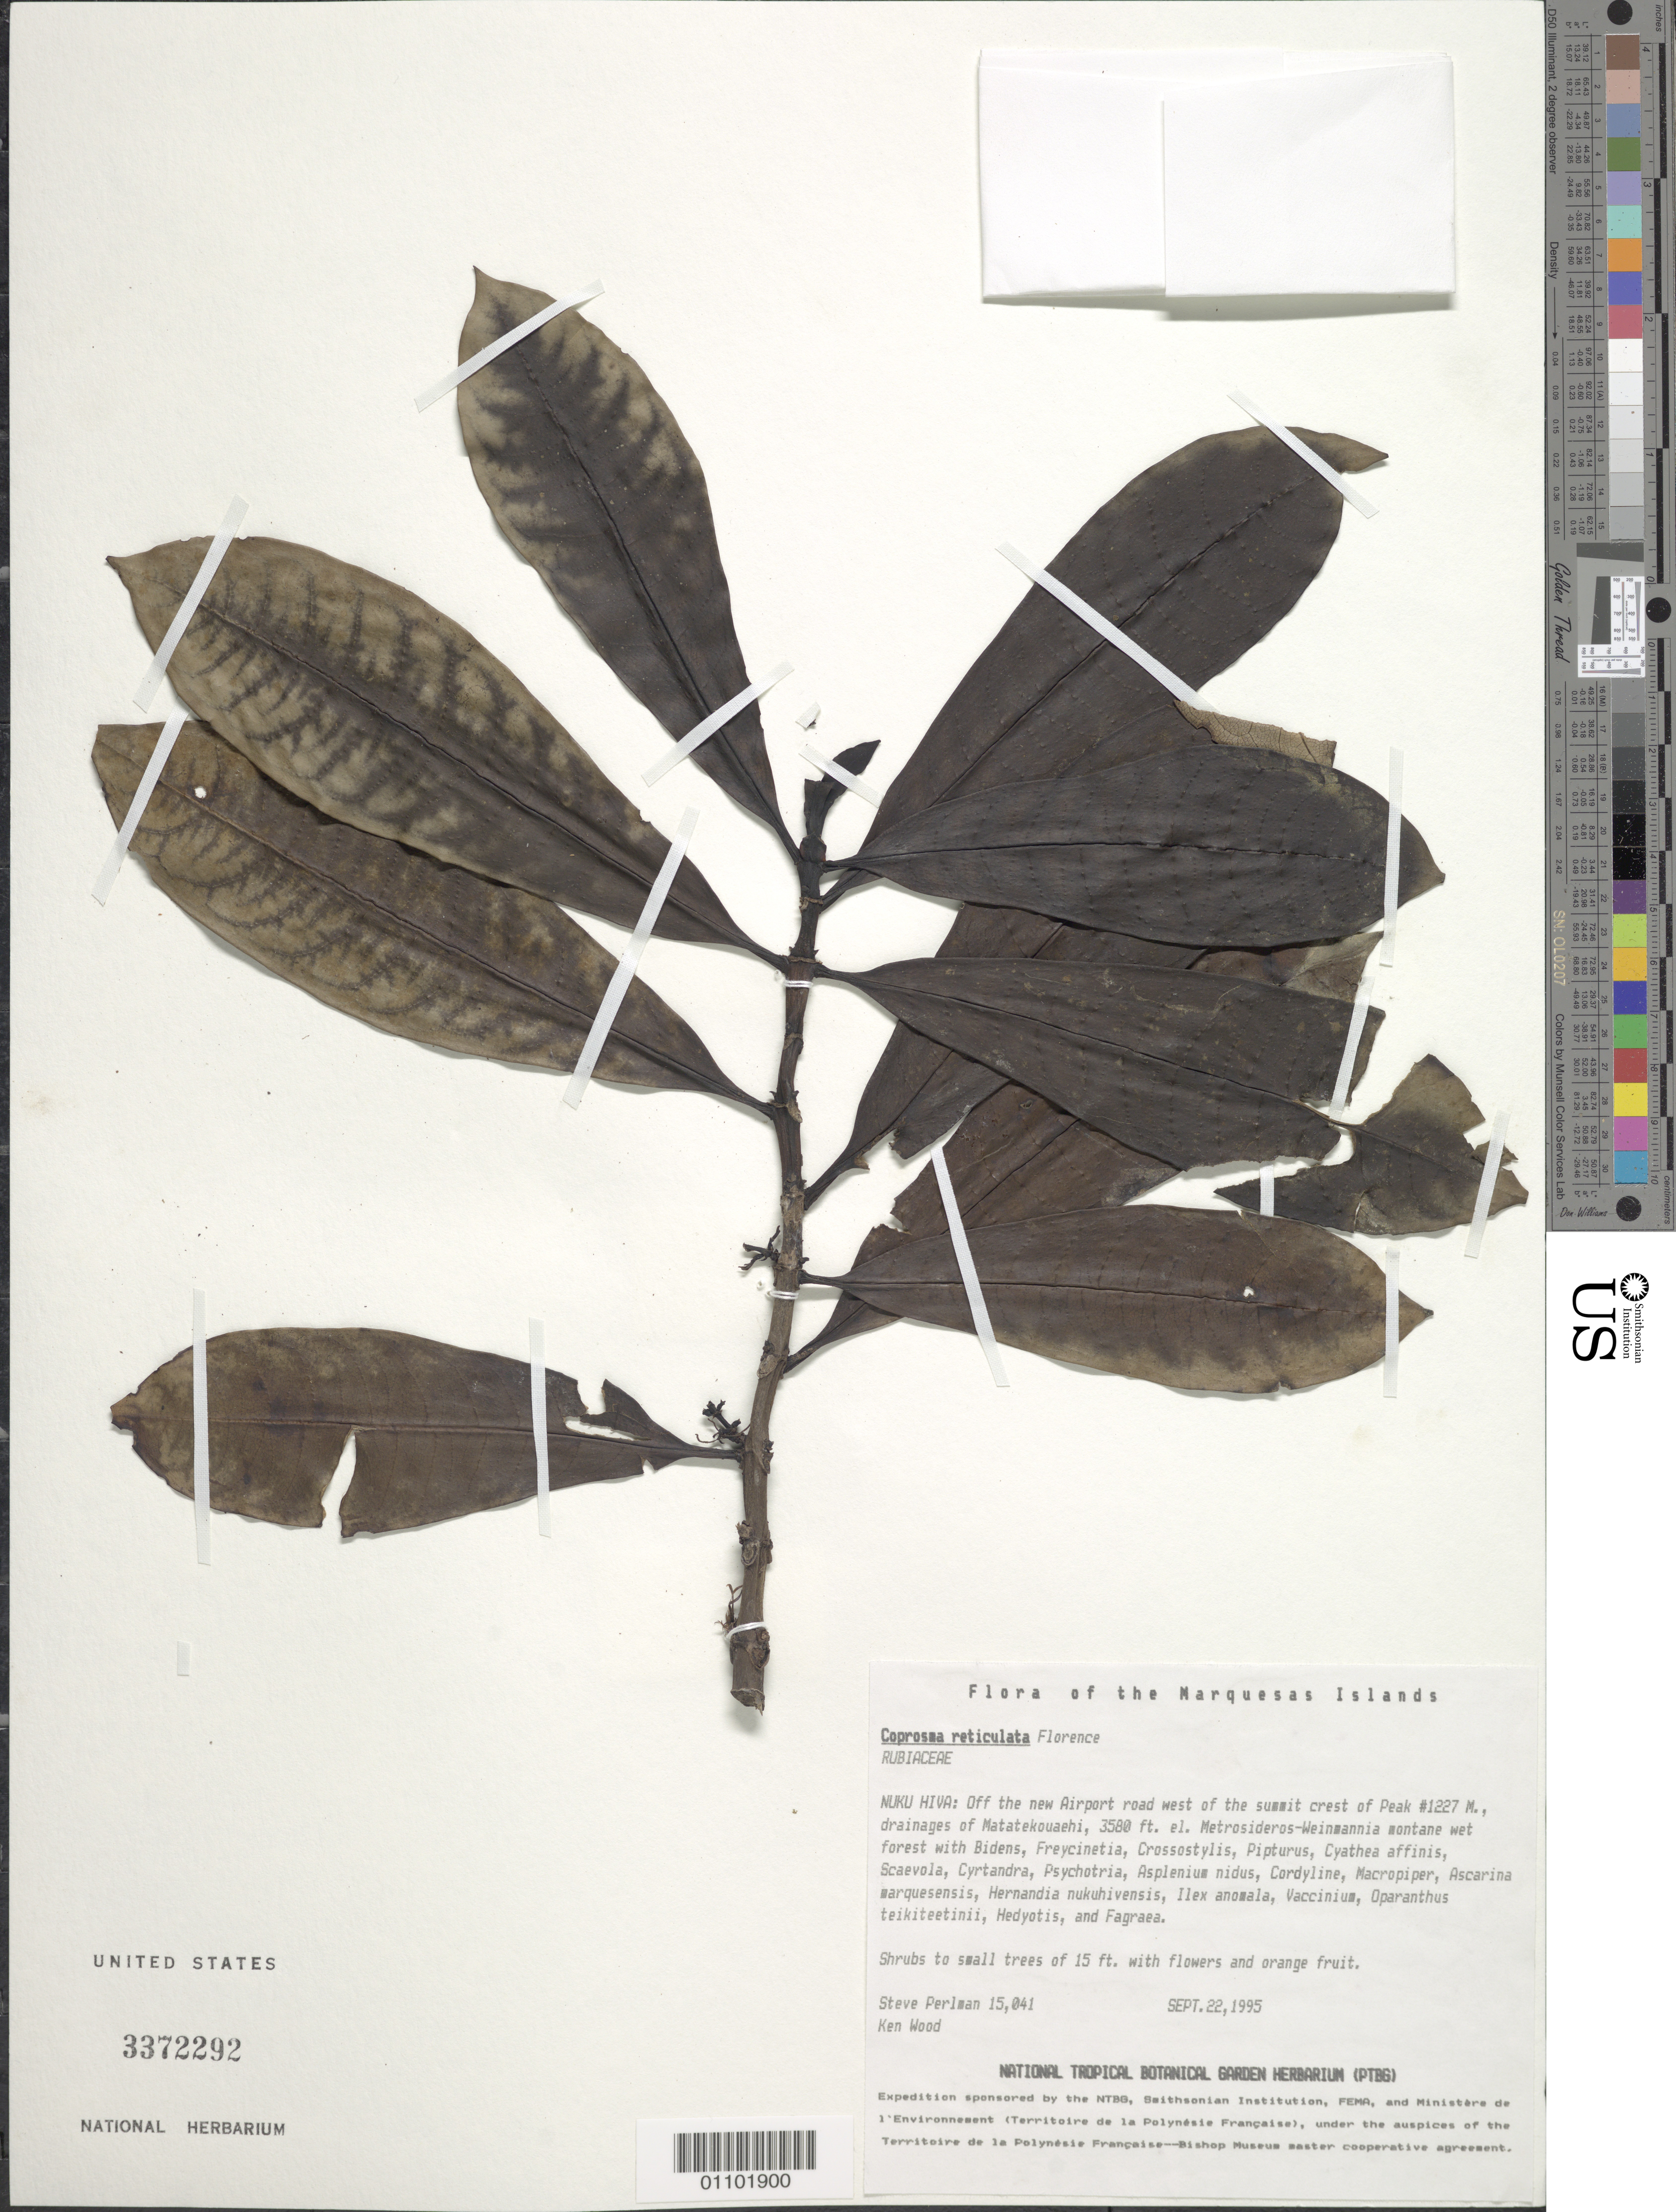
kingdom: Plantae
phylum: Tracheophyta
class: Magnoliopsida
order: Gentianales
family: Rubiaceae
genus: Coprosma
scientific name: Coprosma reticulata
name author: J. Florence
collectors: S. P. Perlman & K. R. Wood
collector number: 15041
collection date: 1995-09-22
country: French Polynesia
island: Nuku Hiva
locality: off new Airport road, W of summit crest, W of Peak #1227 M., drainages of Matatekouaehi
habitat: In Metrosideros-Weinmannia montane wet forest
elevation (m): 1091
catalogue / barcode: US 3372292